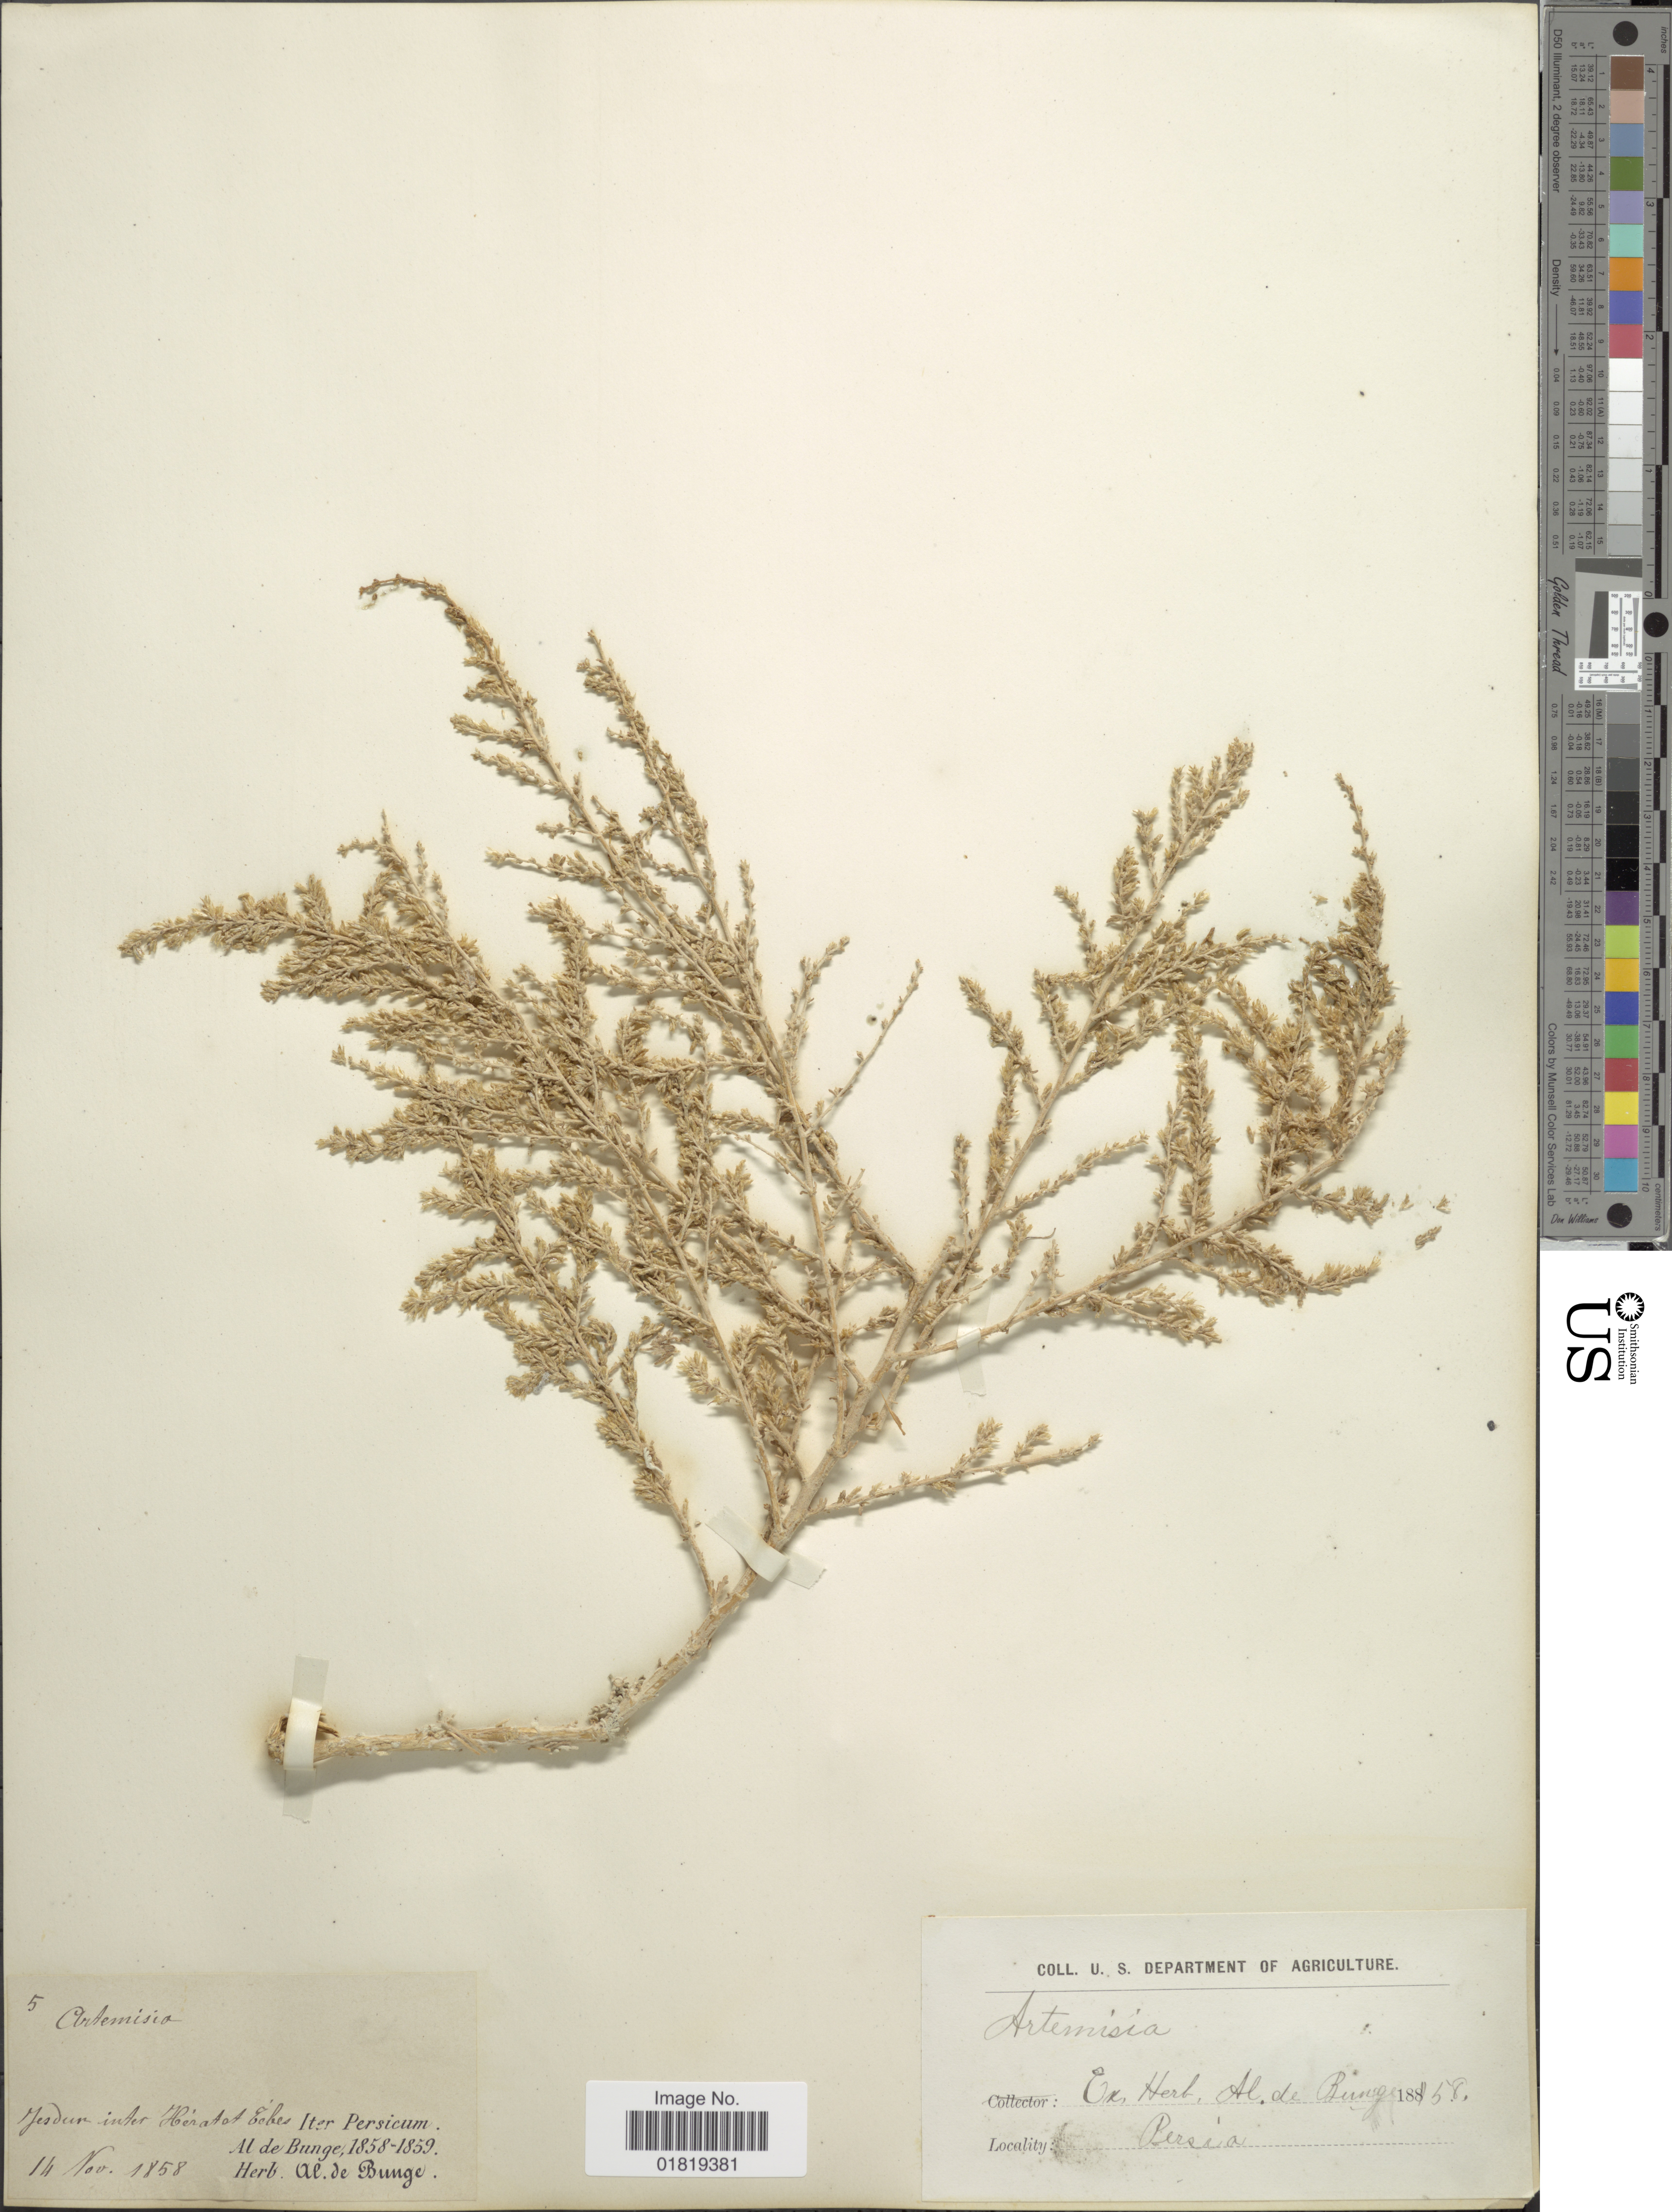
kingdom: Plantae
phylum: Tracheophyta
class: Magnoliopsida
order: Asterales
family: Asteraceae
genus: Artemisia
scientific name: Artemisia sp.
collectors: A. de Bunge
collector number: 5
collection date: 1858-11-14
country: Iran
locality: Persia, Jesdur inter Heratat Cebes [interpreted]